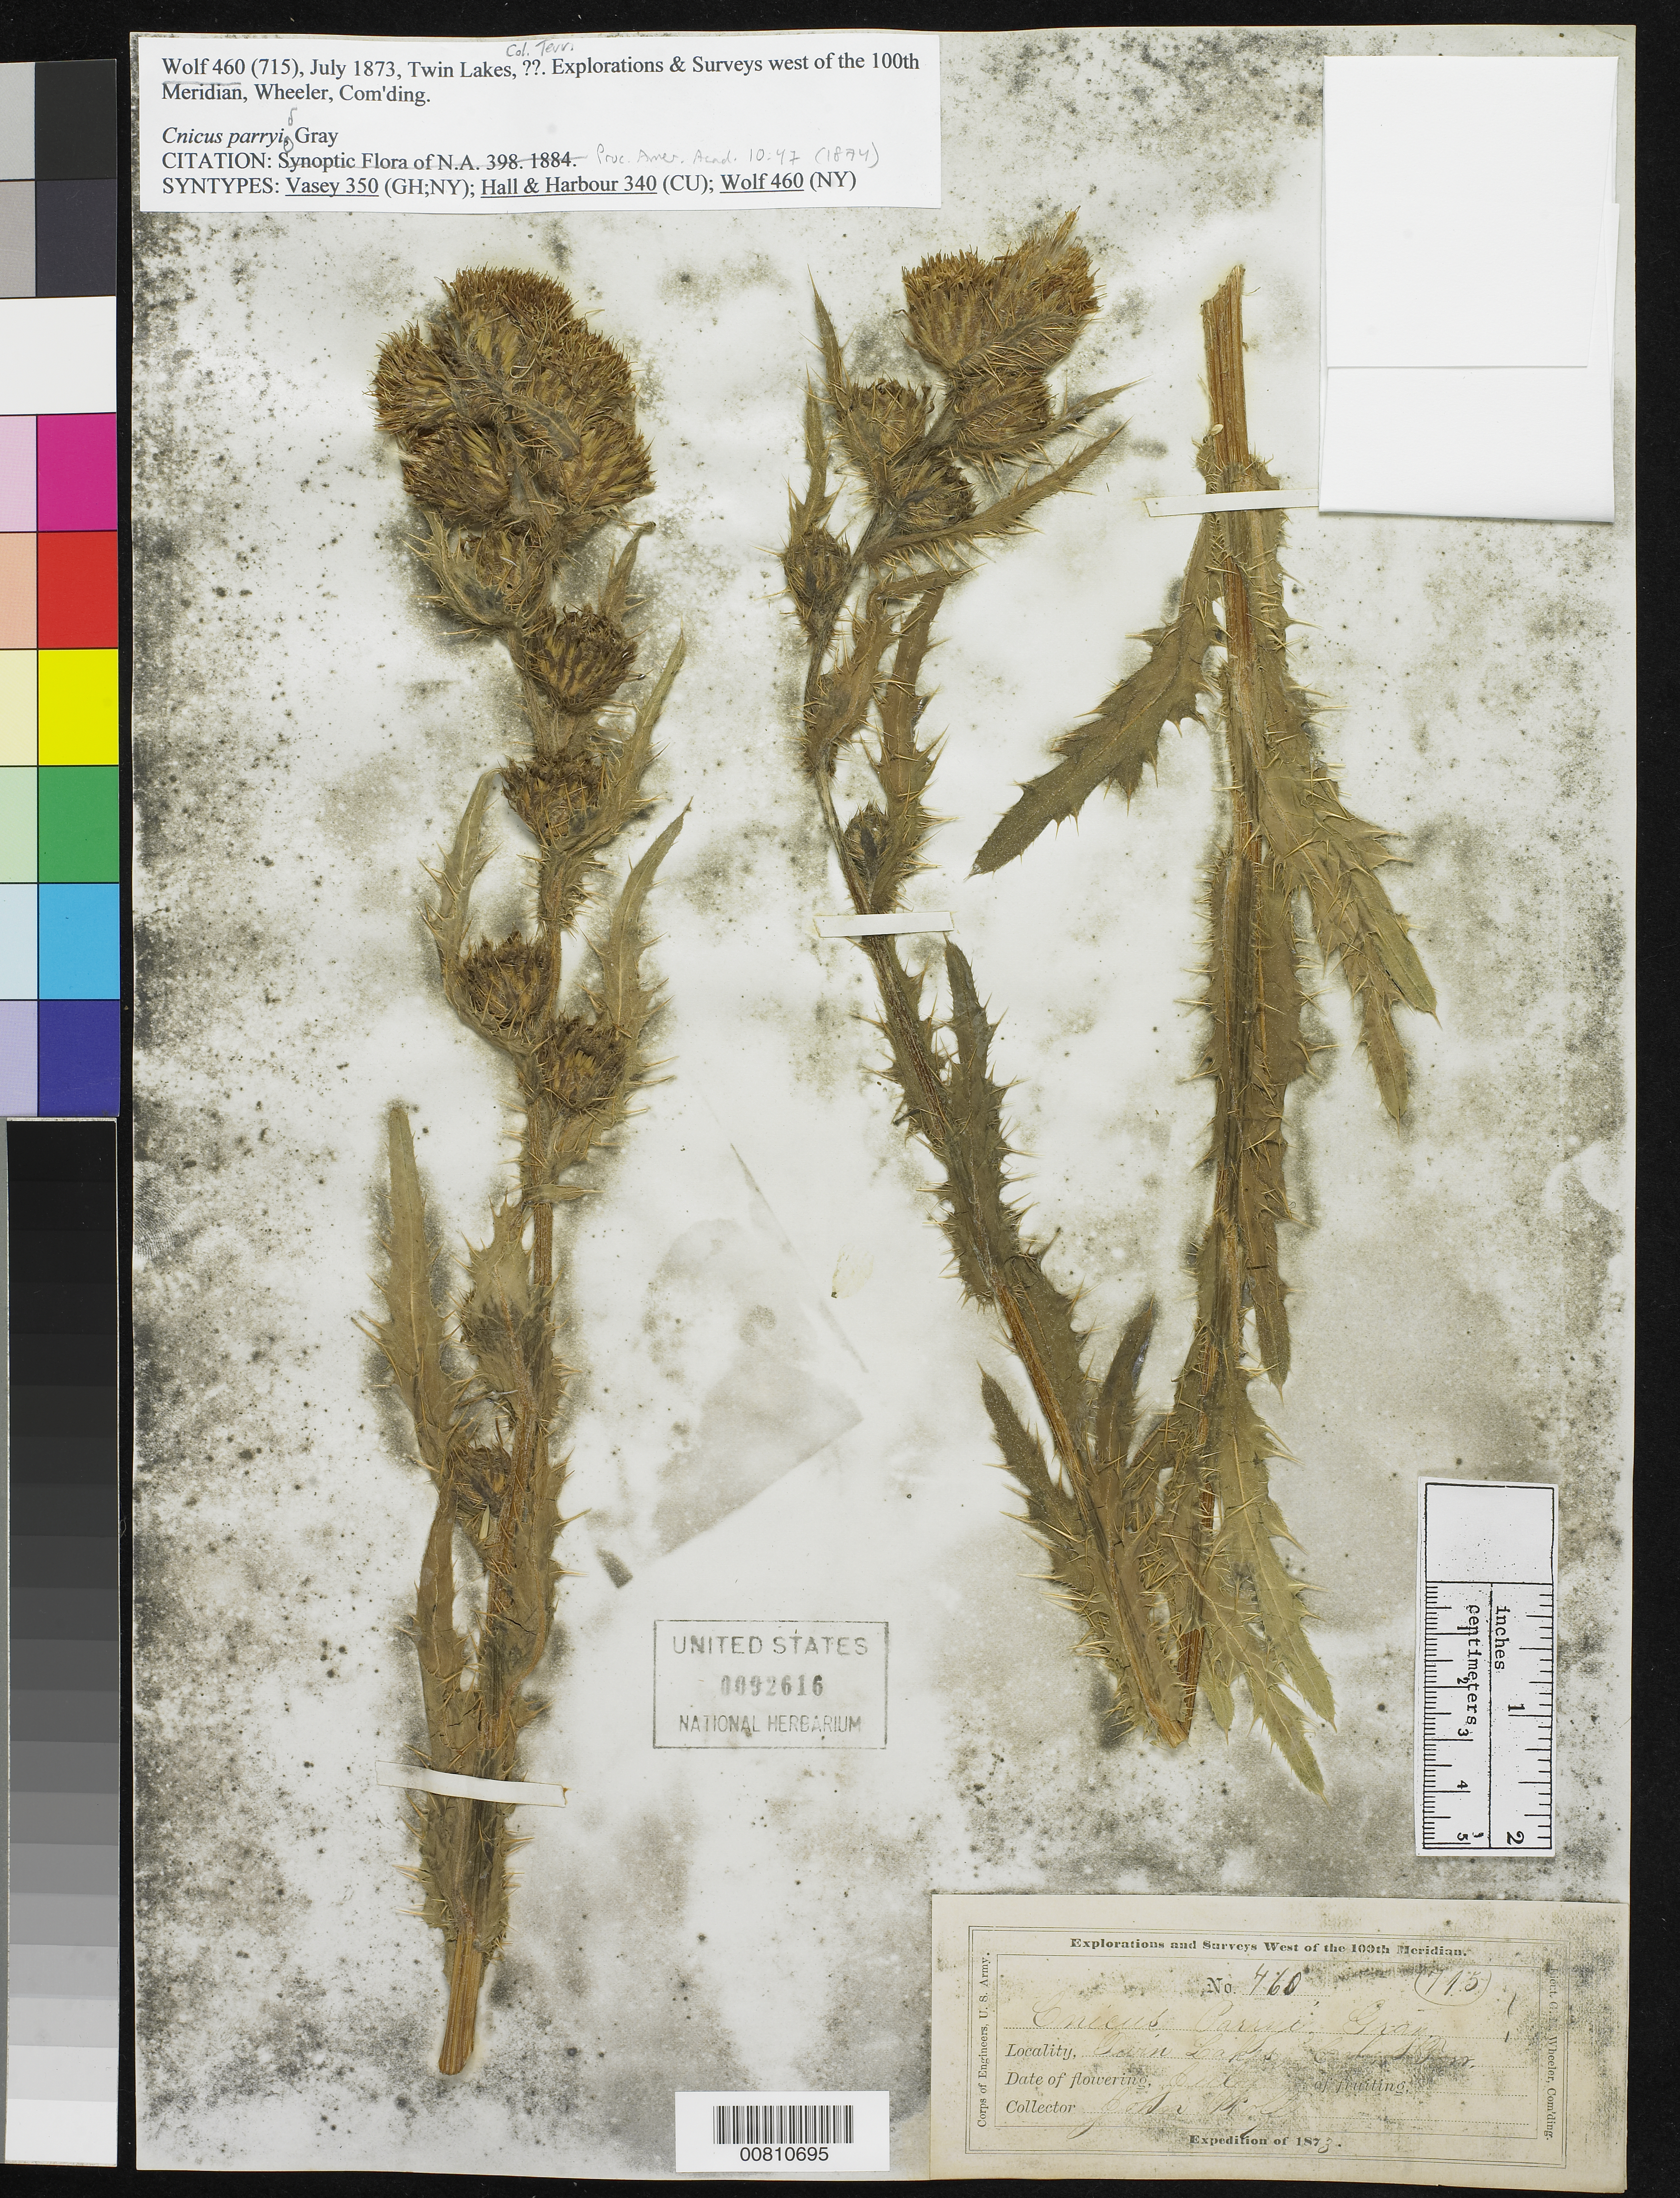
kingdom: Plantae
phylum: Tracheophyta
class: Magnoliopsida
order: Asterales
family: Asteraceae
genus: Cnicus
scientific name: Cnicus parryi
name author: A. Gray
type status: Isosyntype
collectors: J. Wolf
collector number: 460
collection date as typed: Jul 1873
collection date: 1873-07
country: United States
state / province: Colorado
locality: Twin Lakes.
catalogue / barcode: US 92616